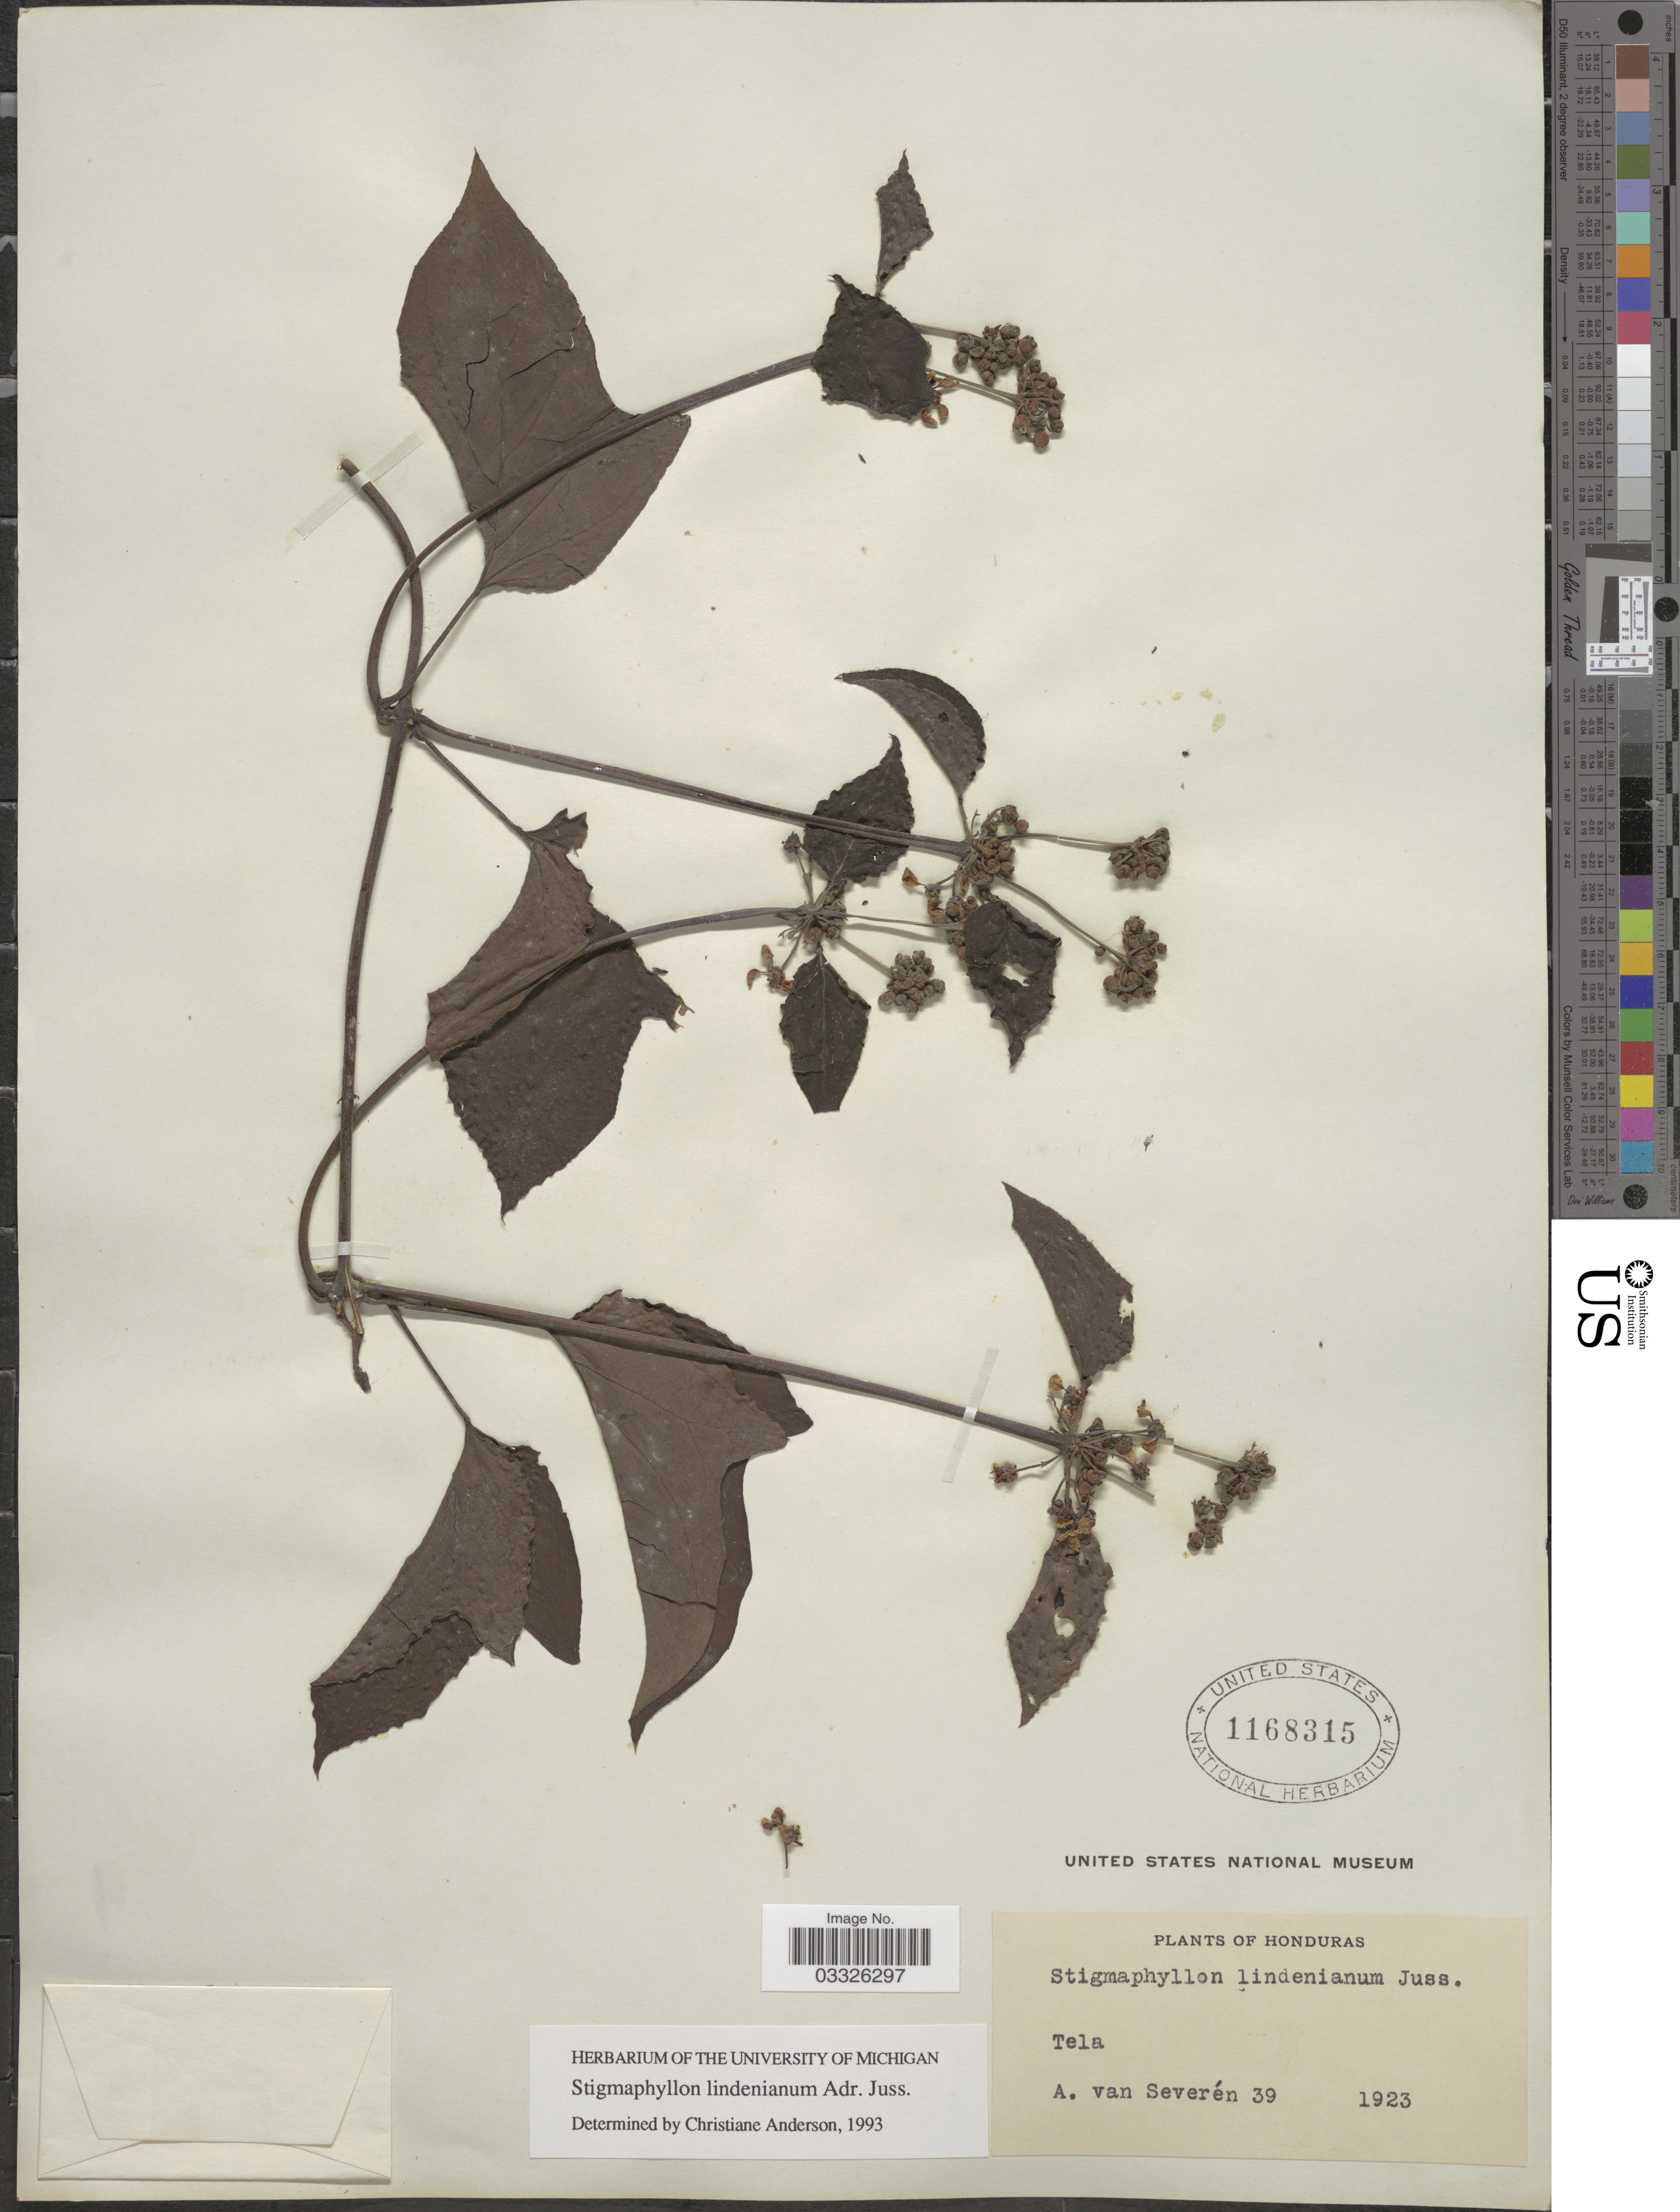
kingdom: Plantae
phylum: Tracheophyta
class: Magnoliopsida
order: Malpighiales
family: Malpighiaceae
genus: Stigmaphyllon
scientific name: Stigmaphyllon lindenianum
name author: A. Juss.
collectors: A. Van Severen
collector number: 39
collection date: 1923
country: Honduras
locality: Tela.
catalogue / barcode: US 1168315